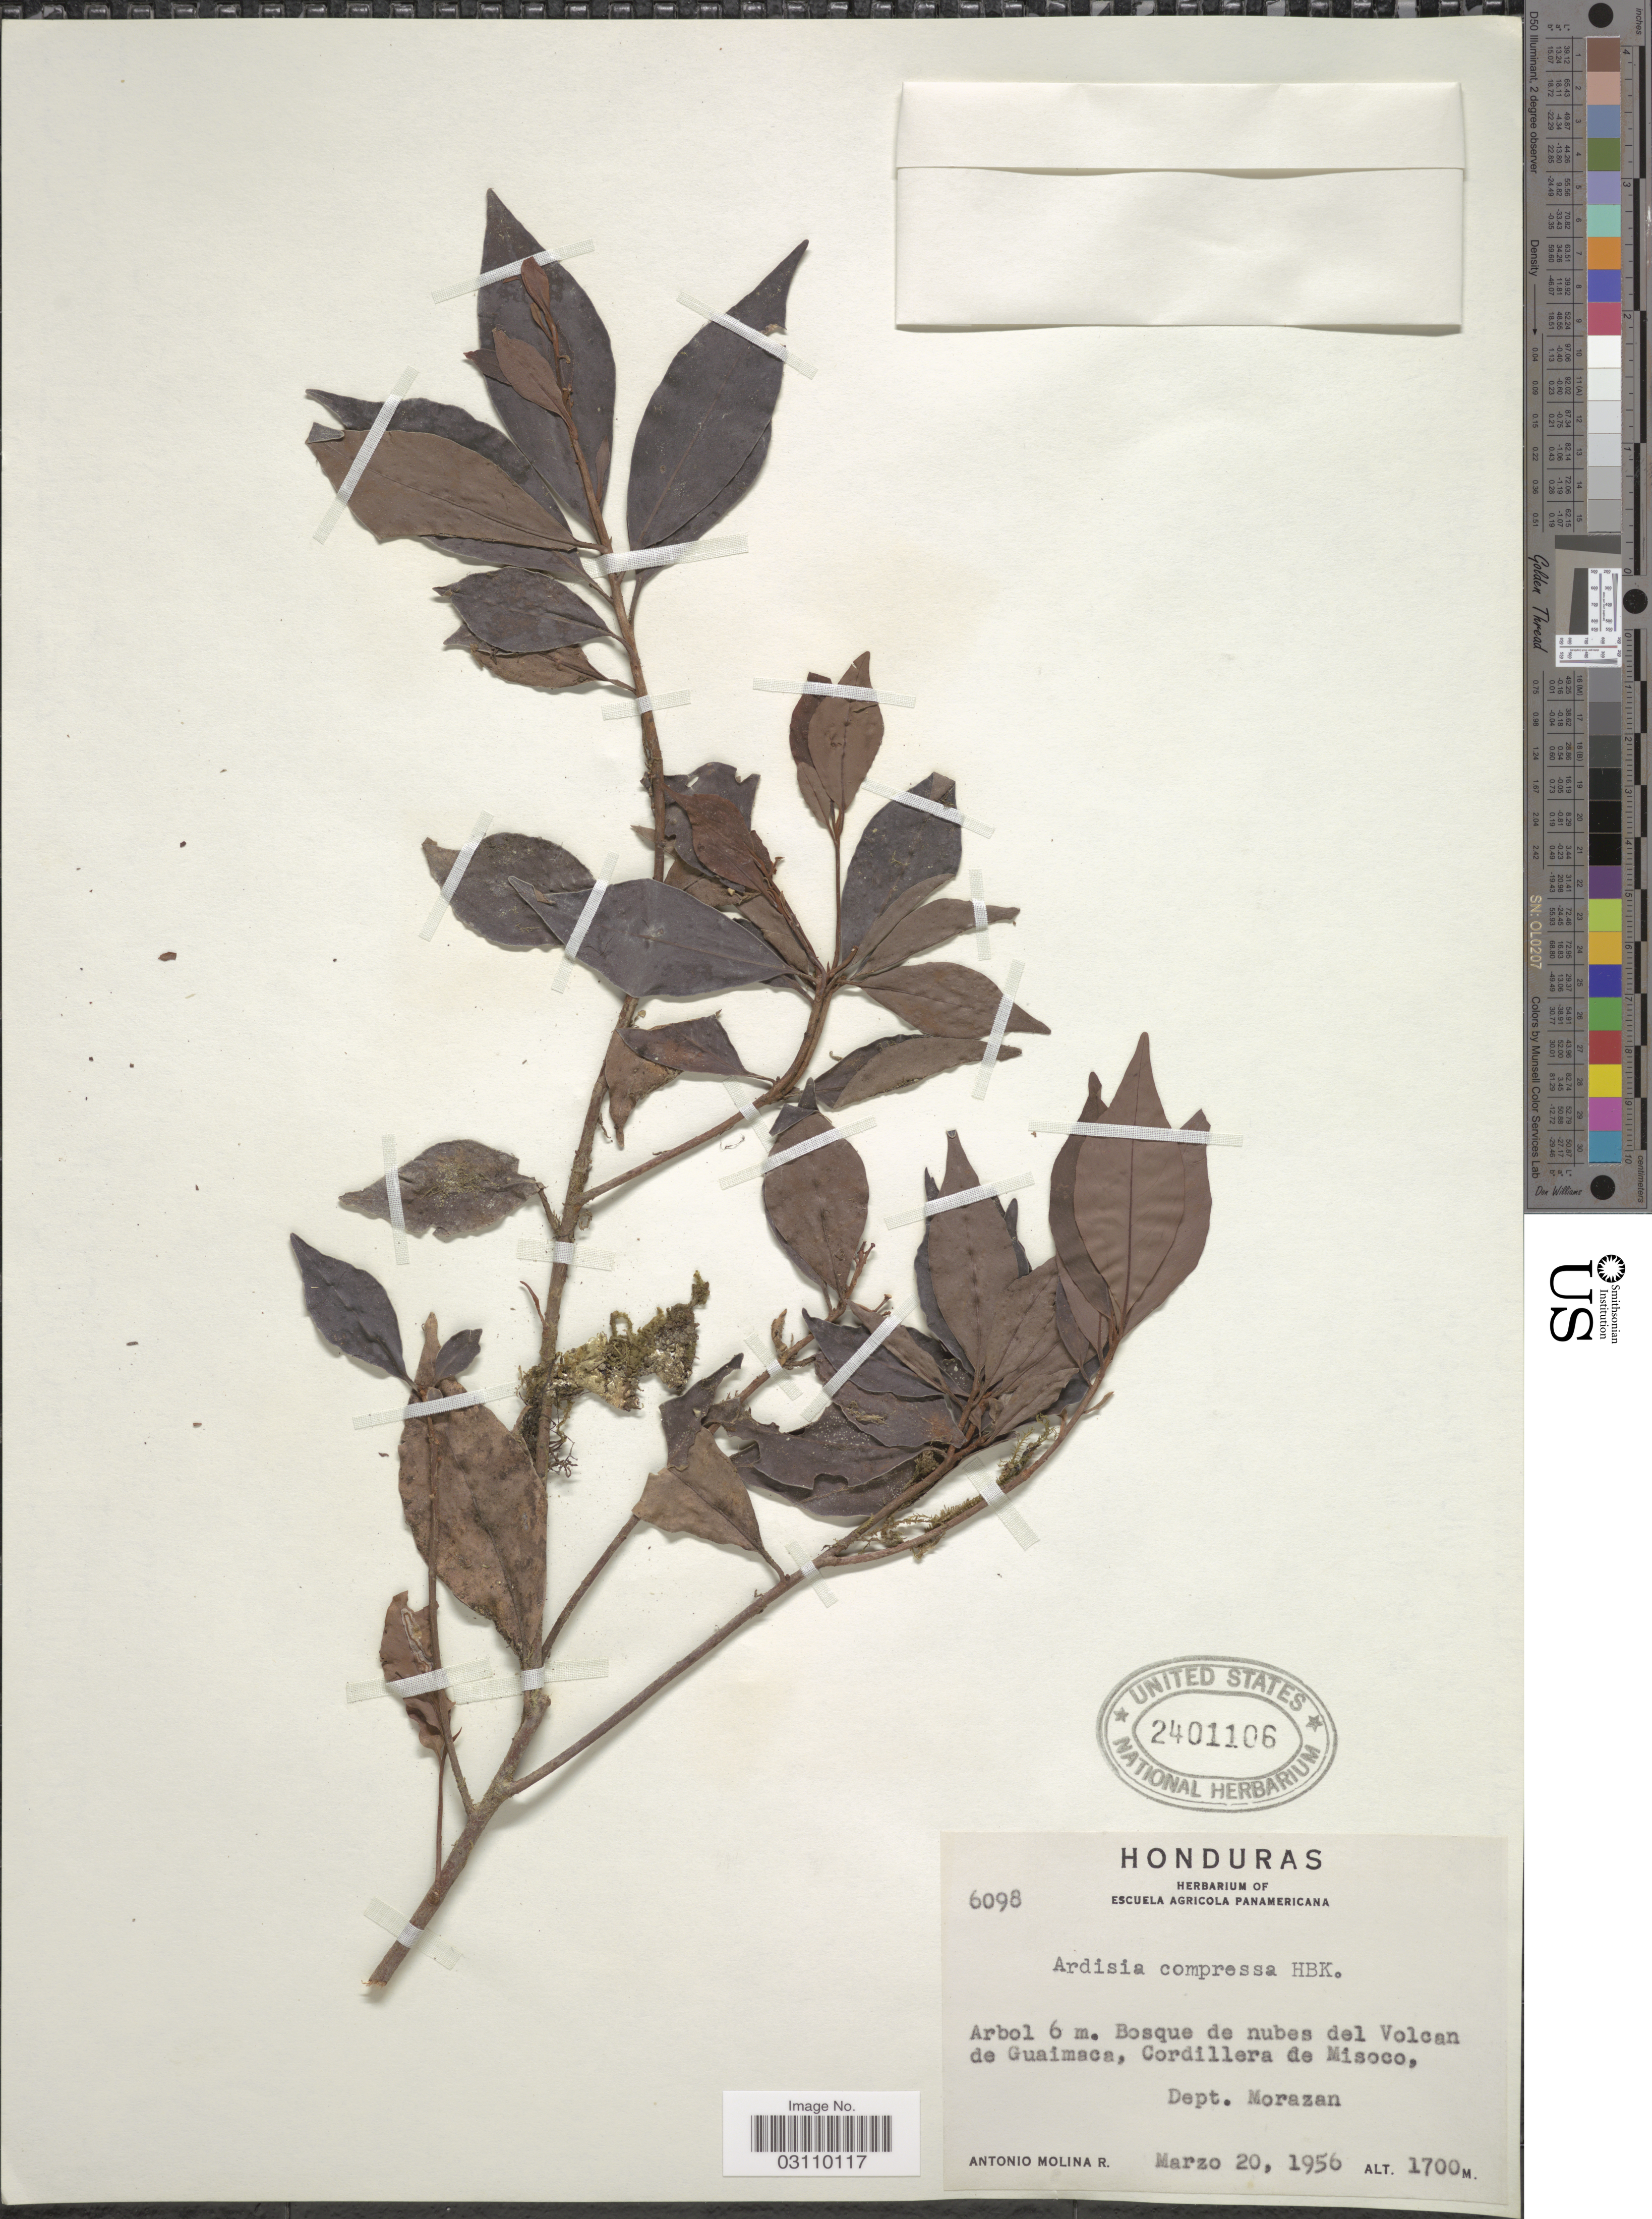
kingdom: Plantae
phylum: Tracheophyta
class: Magnoliopsida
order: Ericales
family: Primulaceae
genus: Ardisia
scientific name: Ardisia compressa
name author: Kunth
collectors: A. Molina R.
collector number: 6098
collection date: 1956-03-20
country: Honduras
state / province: Fco. Morazán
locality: Bosque de nubes del Volcan de Guaimaca, Cordillera de Misoco, Dept. Morazan.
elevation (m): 1700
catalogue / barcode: US 2401106